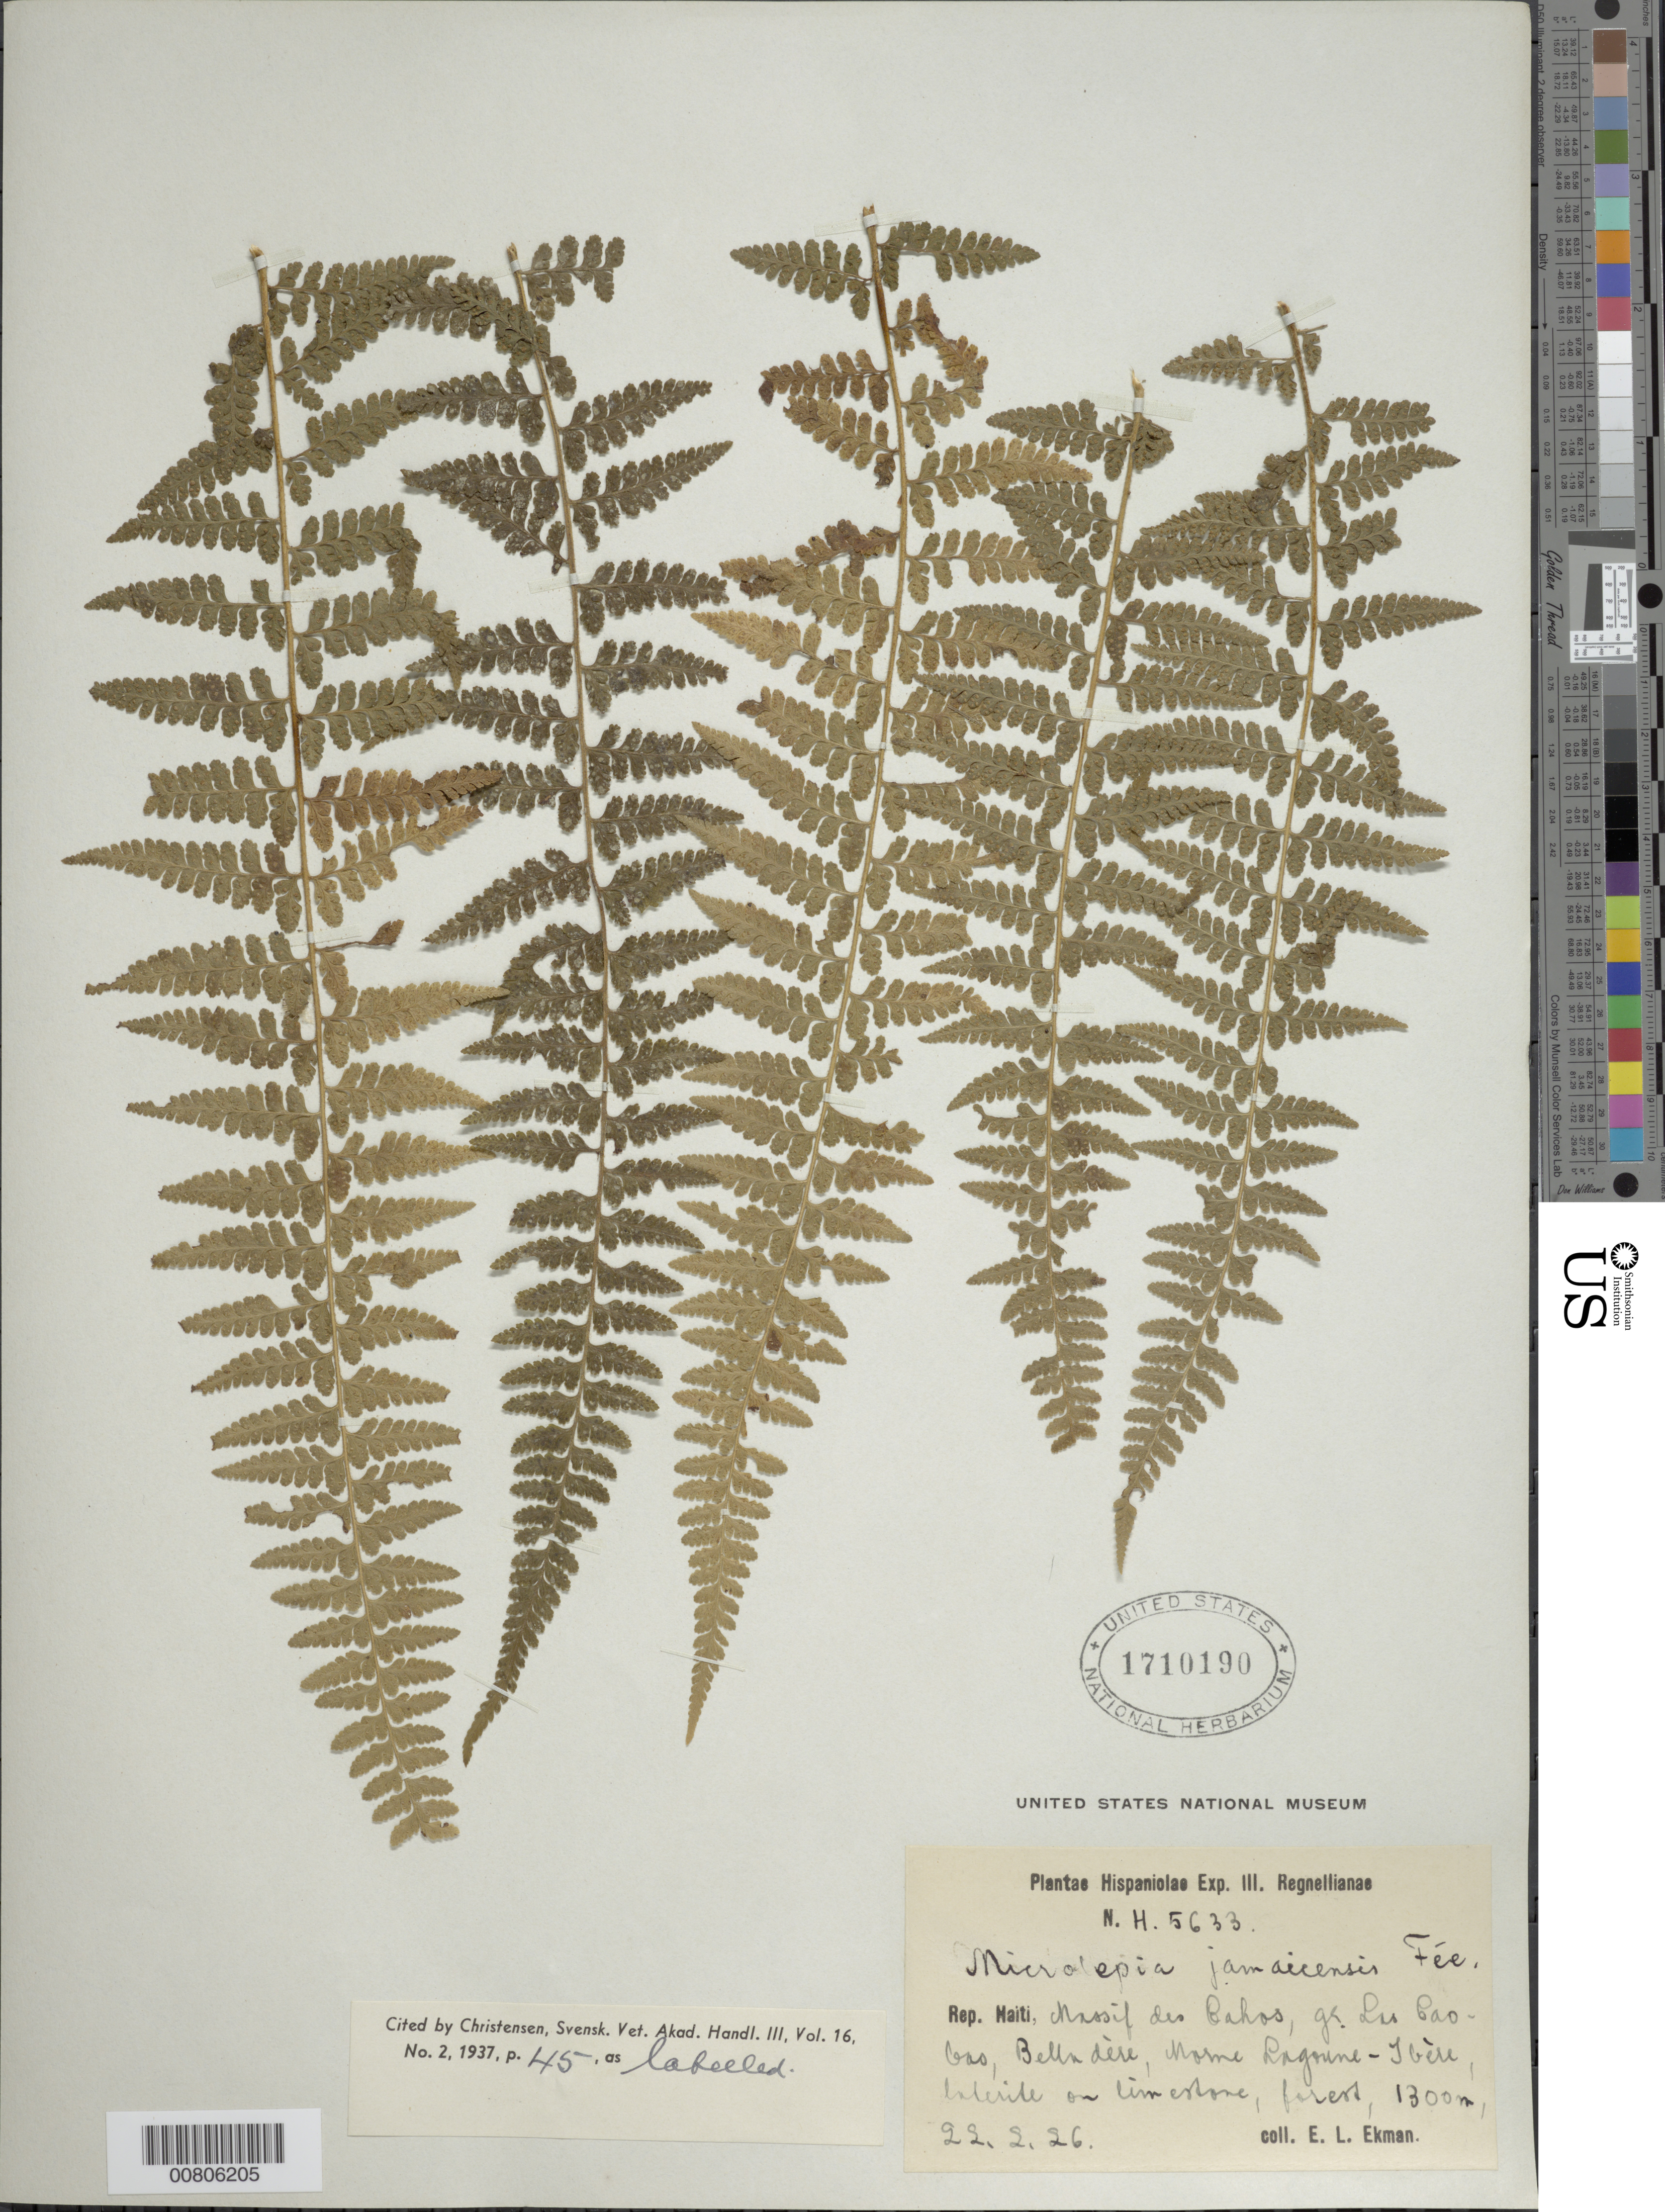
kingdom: Plantae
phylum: Tracheophyta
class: Polypodiopsida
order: Polypodiales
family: Dennstaedtiaceae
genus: Microlepia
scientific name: Microlepia jamaicensis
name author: (Hook.) Fée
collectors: E. L. Ekman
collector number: H 5366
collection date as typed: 22 Feb 1926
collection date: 1926-02-22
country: Haiti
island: Hispaniola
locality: Massif des Cahos, gr. Las Caobas, Belladère, Morne Lagoune-Ibère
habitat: Laterite on limestone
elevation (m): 1300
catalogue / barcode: US 1710190